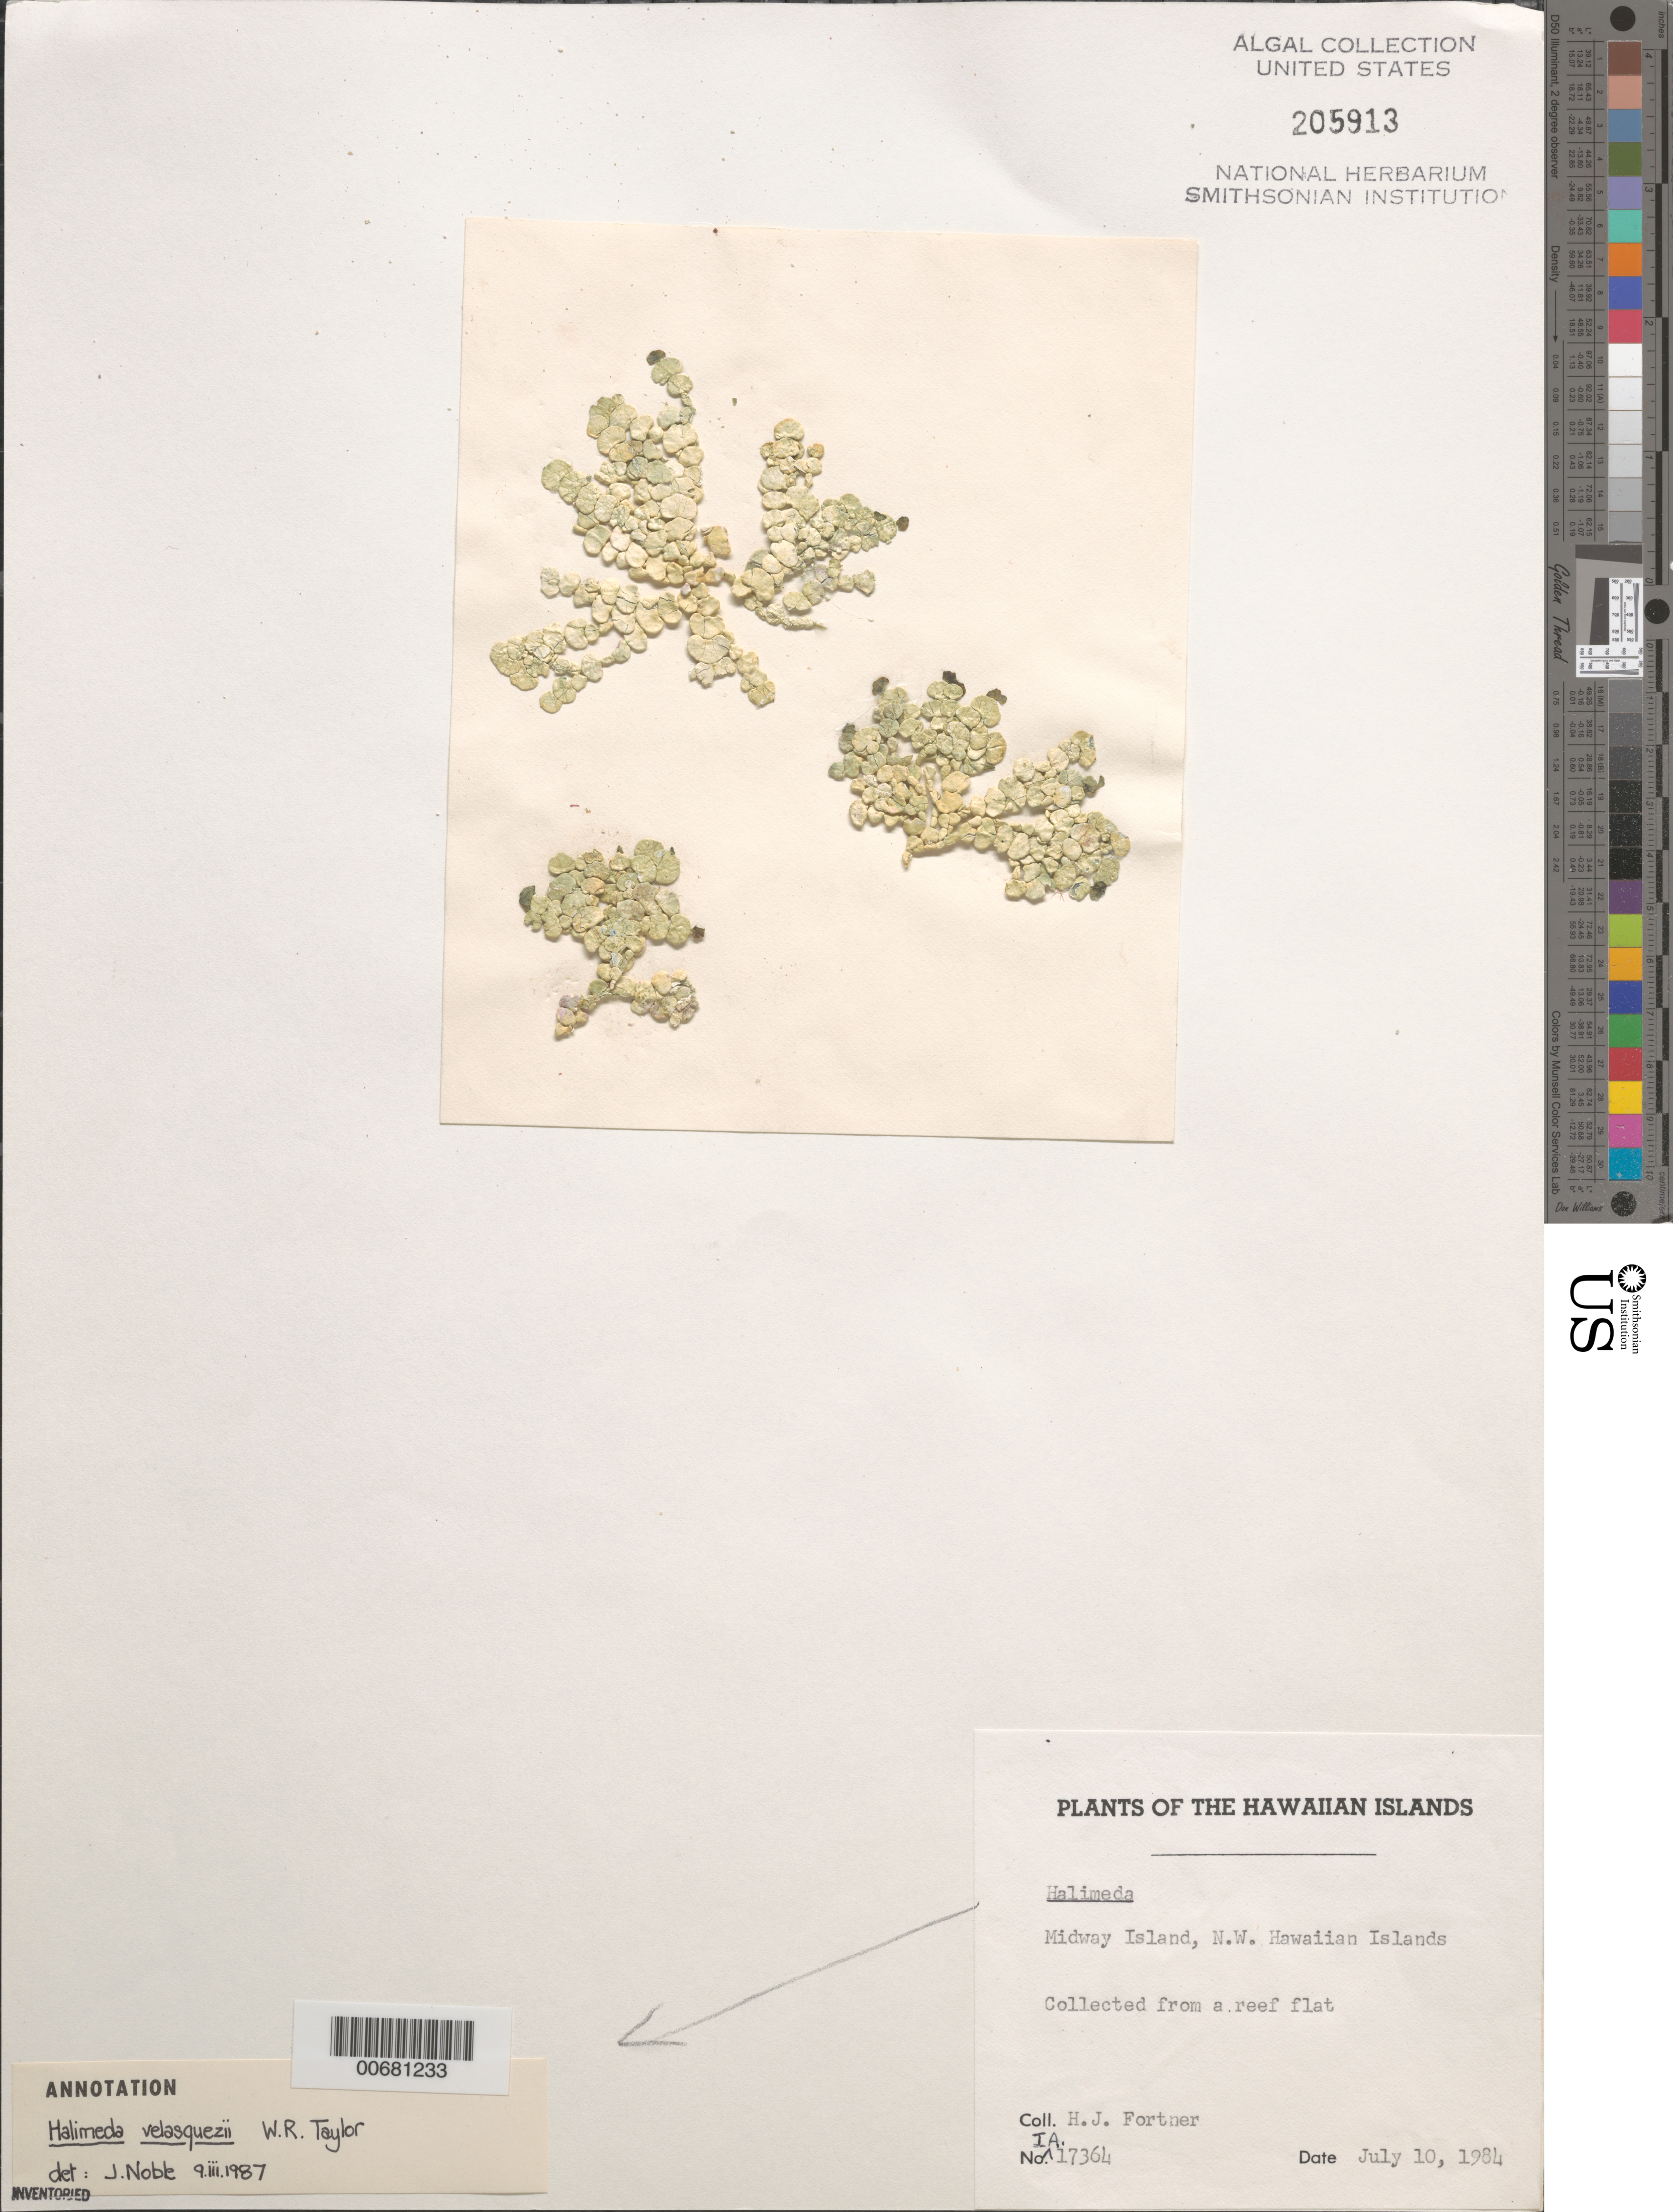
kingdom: Plantae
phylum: Chlorophyta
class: Ulvophyceae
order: Bryopsidales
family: Halimedaceae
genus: Halimeda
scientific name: Halimeda velasquezii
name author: W.R. Taylor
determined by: Noble, J.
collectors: H. Fortner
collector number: IAA 17364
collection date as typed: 10 Jul 1984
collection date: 1984-07-10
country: U.S. Administered Pacific Islands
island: Midway Atoll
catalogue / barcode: US 205913